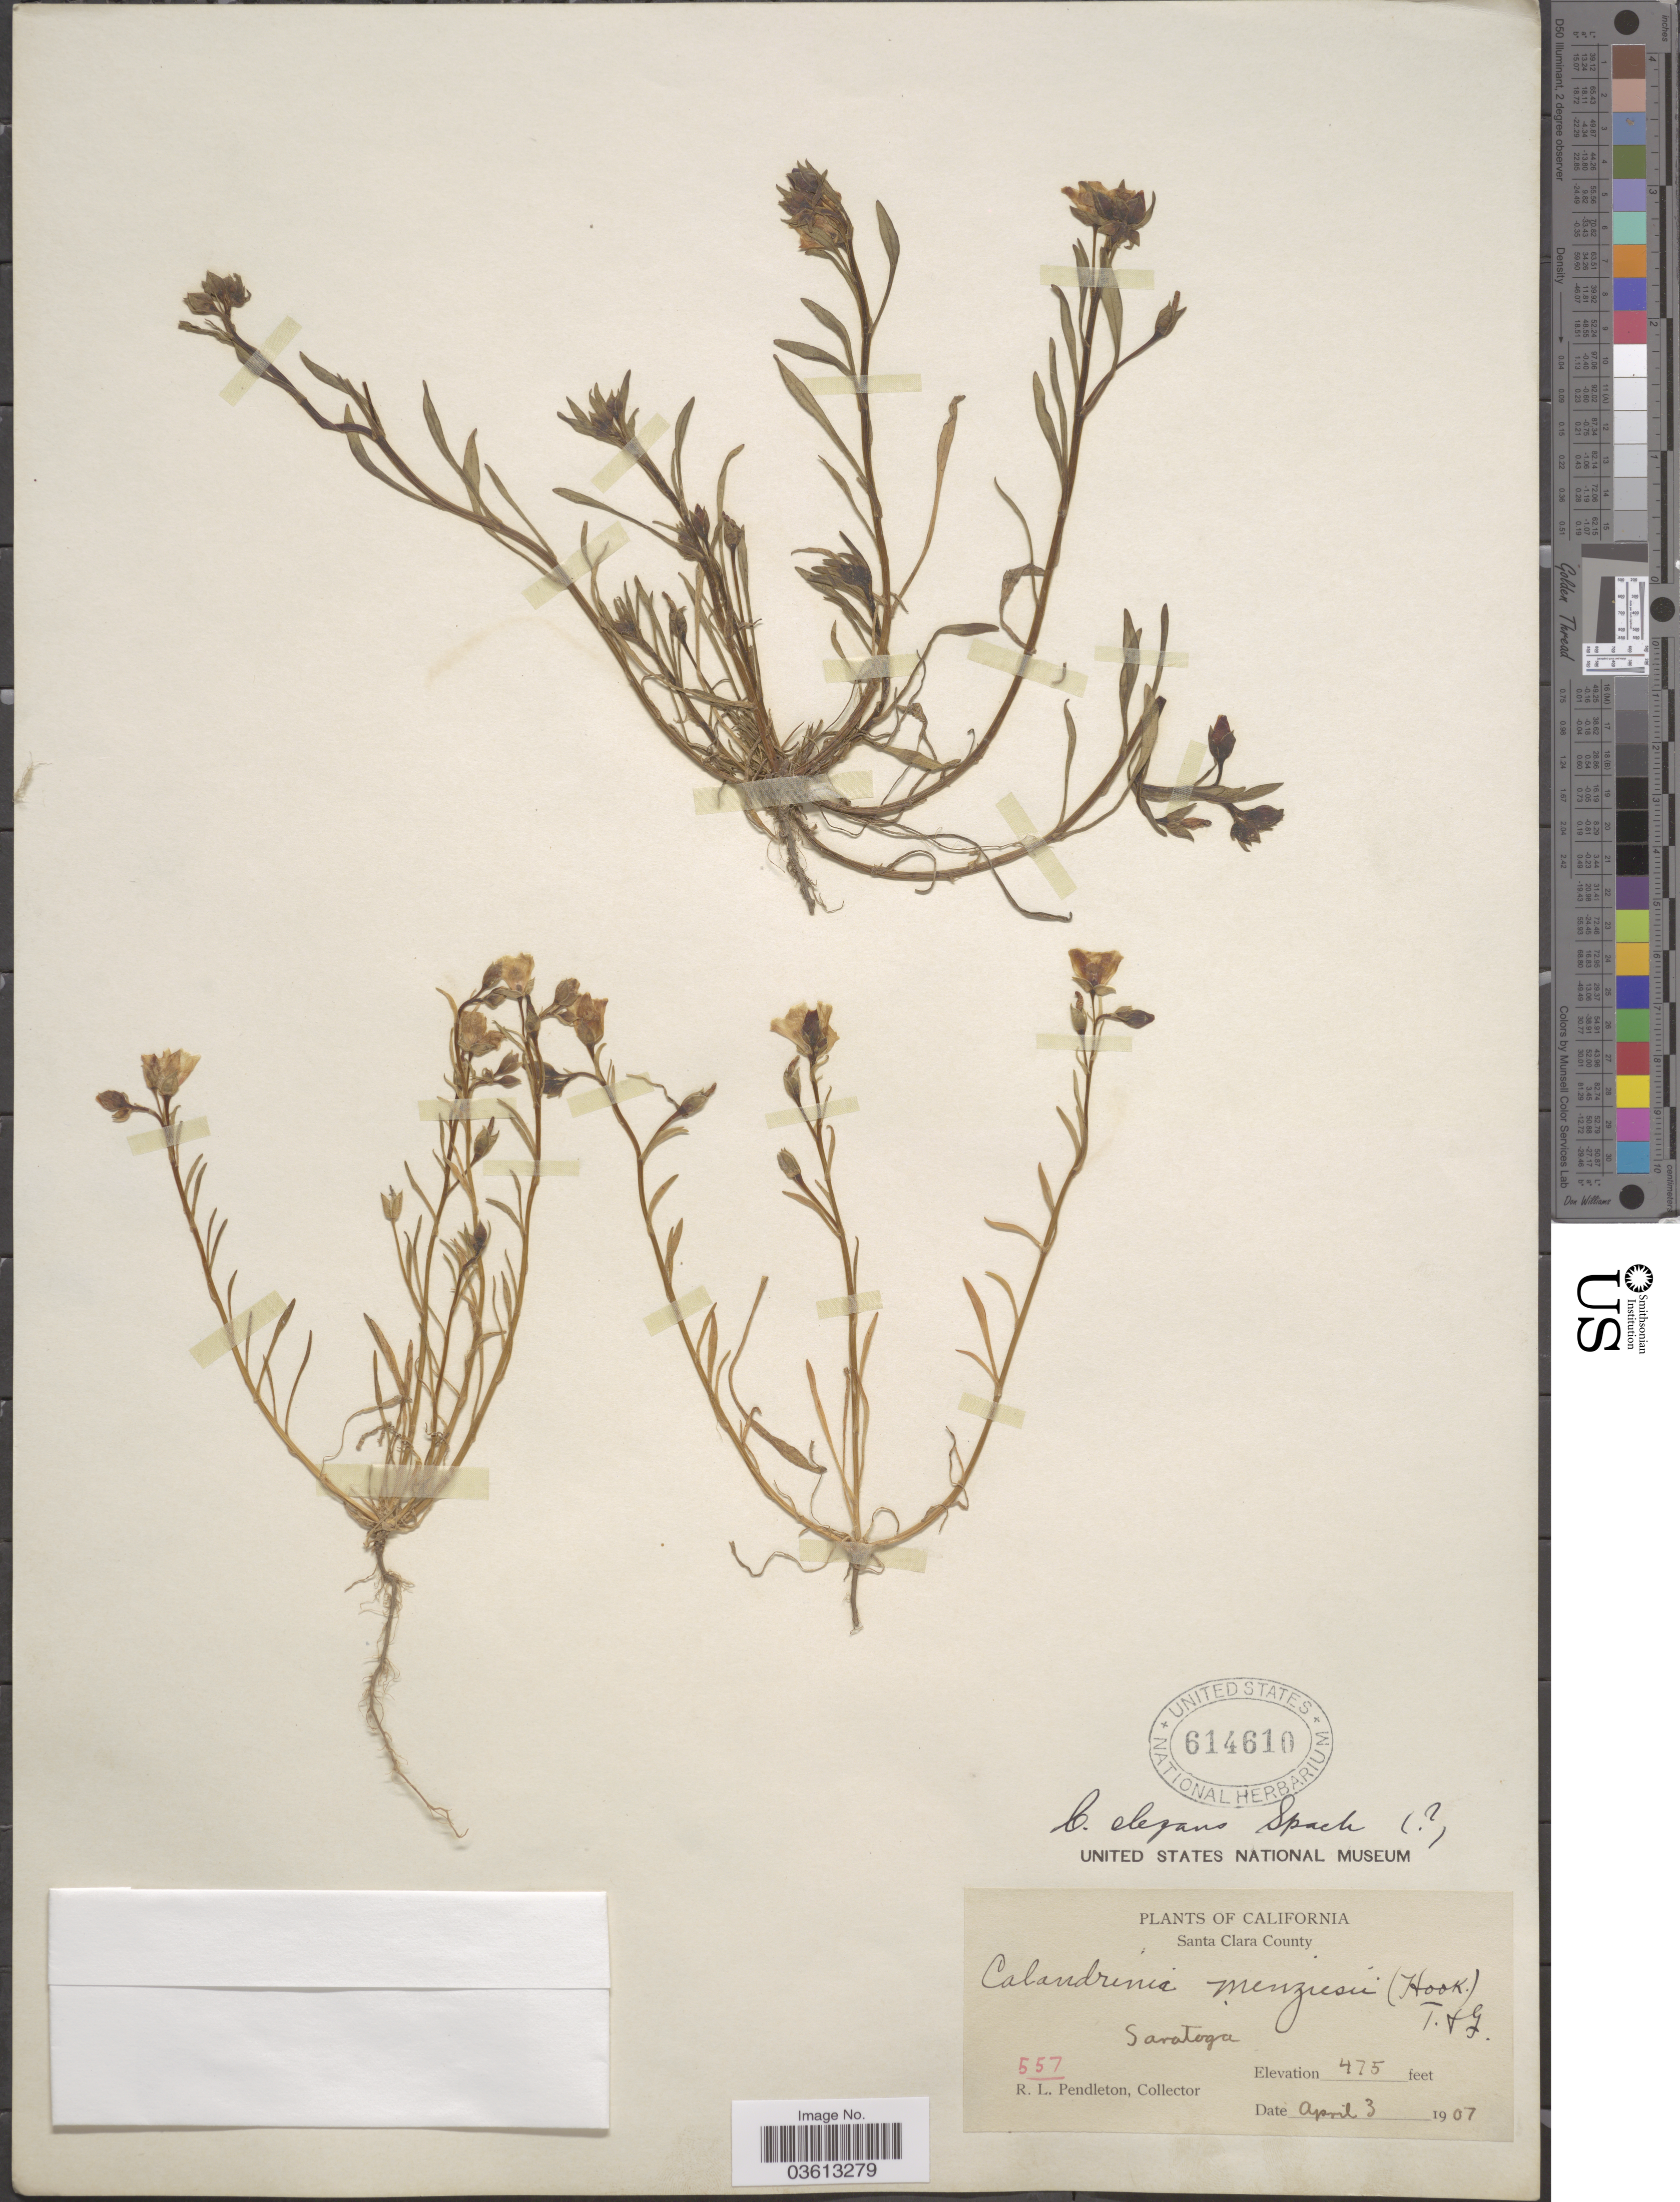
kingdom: Plantae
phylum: Tracheophyta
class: Magnoliopsida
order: Caryophyllales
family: Montiaceae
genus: Calandrinia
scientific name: Calandrinia ciliata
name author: (Ruiz & Pav.) DC.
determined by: Strong, Mark T., (BOT), Smithsonian Institution - National Museum of Natural History (UNITED STATES)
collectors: R. Pendleton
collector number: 557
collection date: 1907-04-03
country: United States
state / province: California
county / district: Santa Clara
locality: Santa Clara County. Saratoga.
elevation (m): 145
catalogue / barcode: US 614610